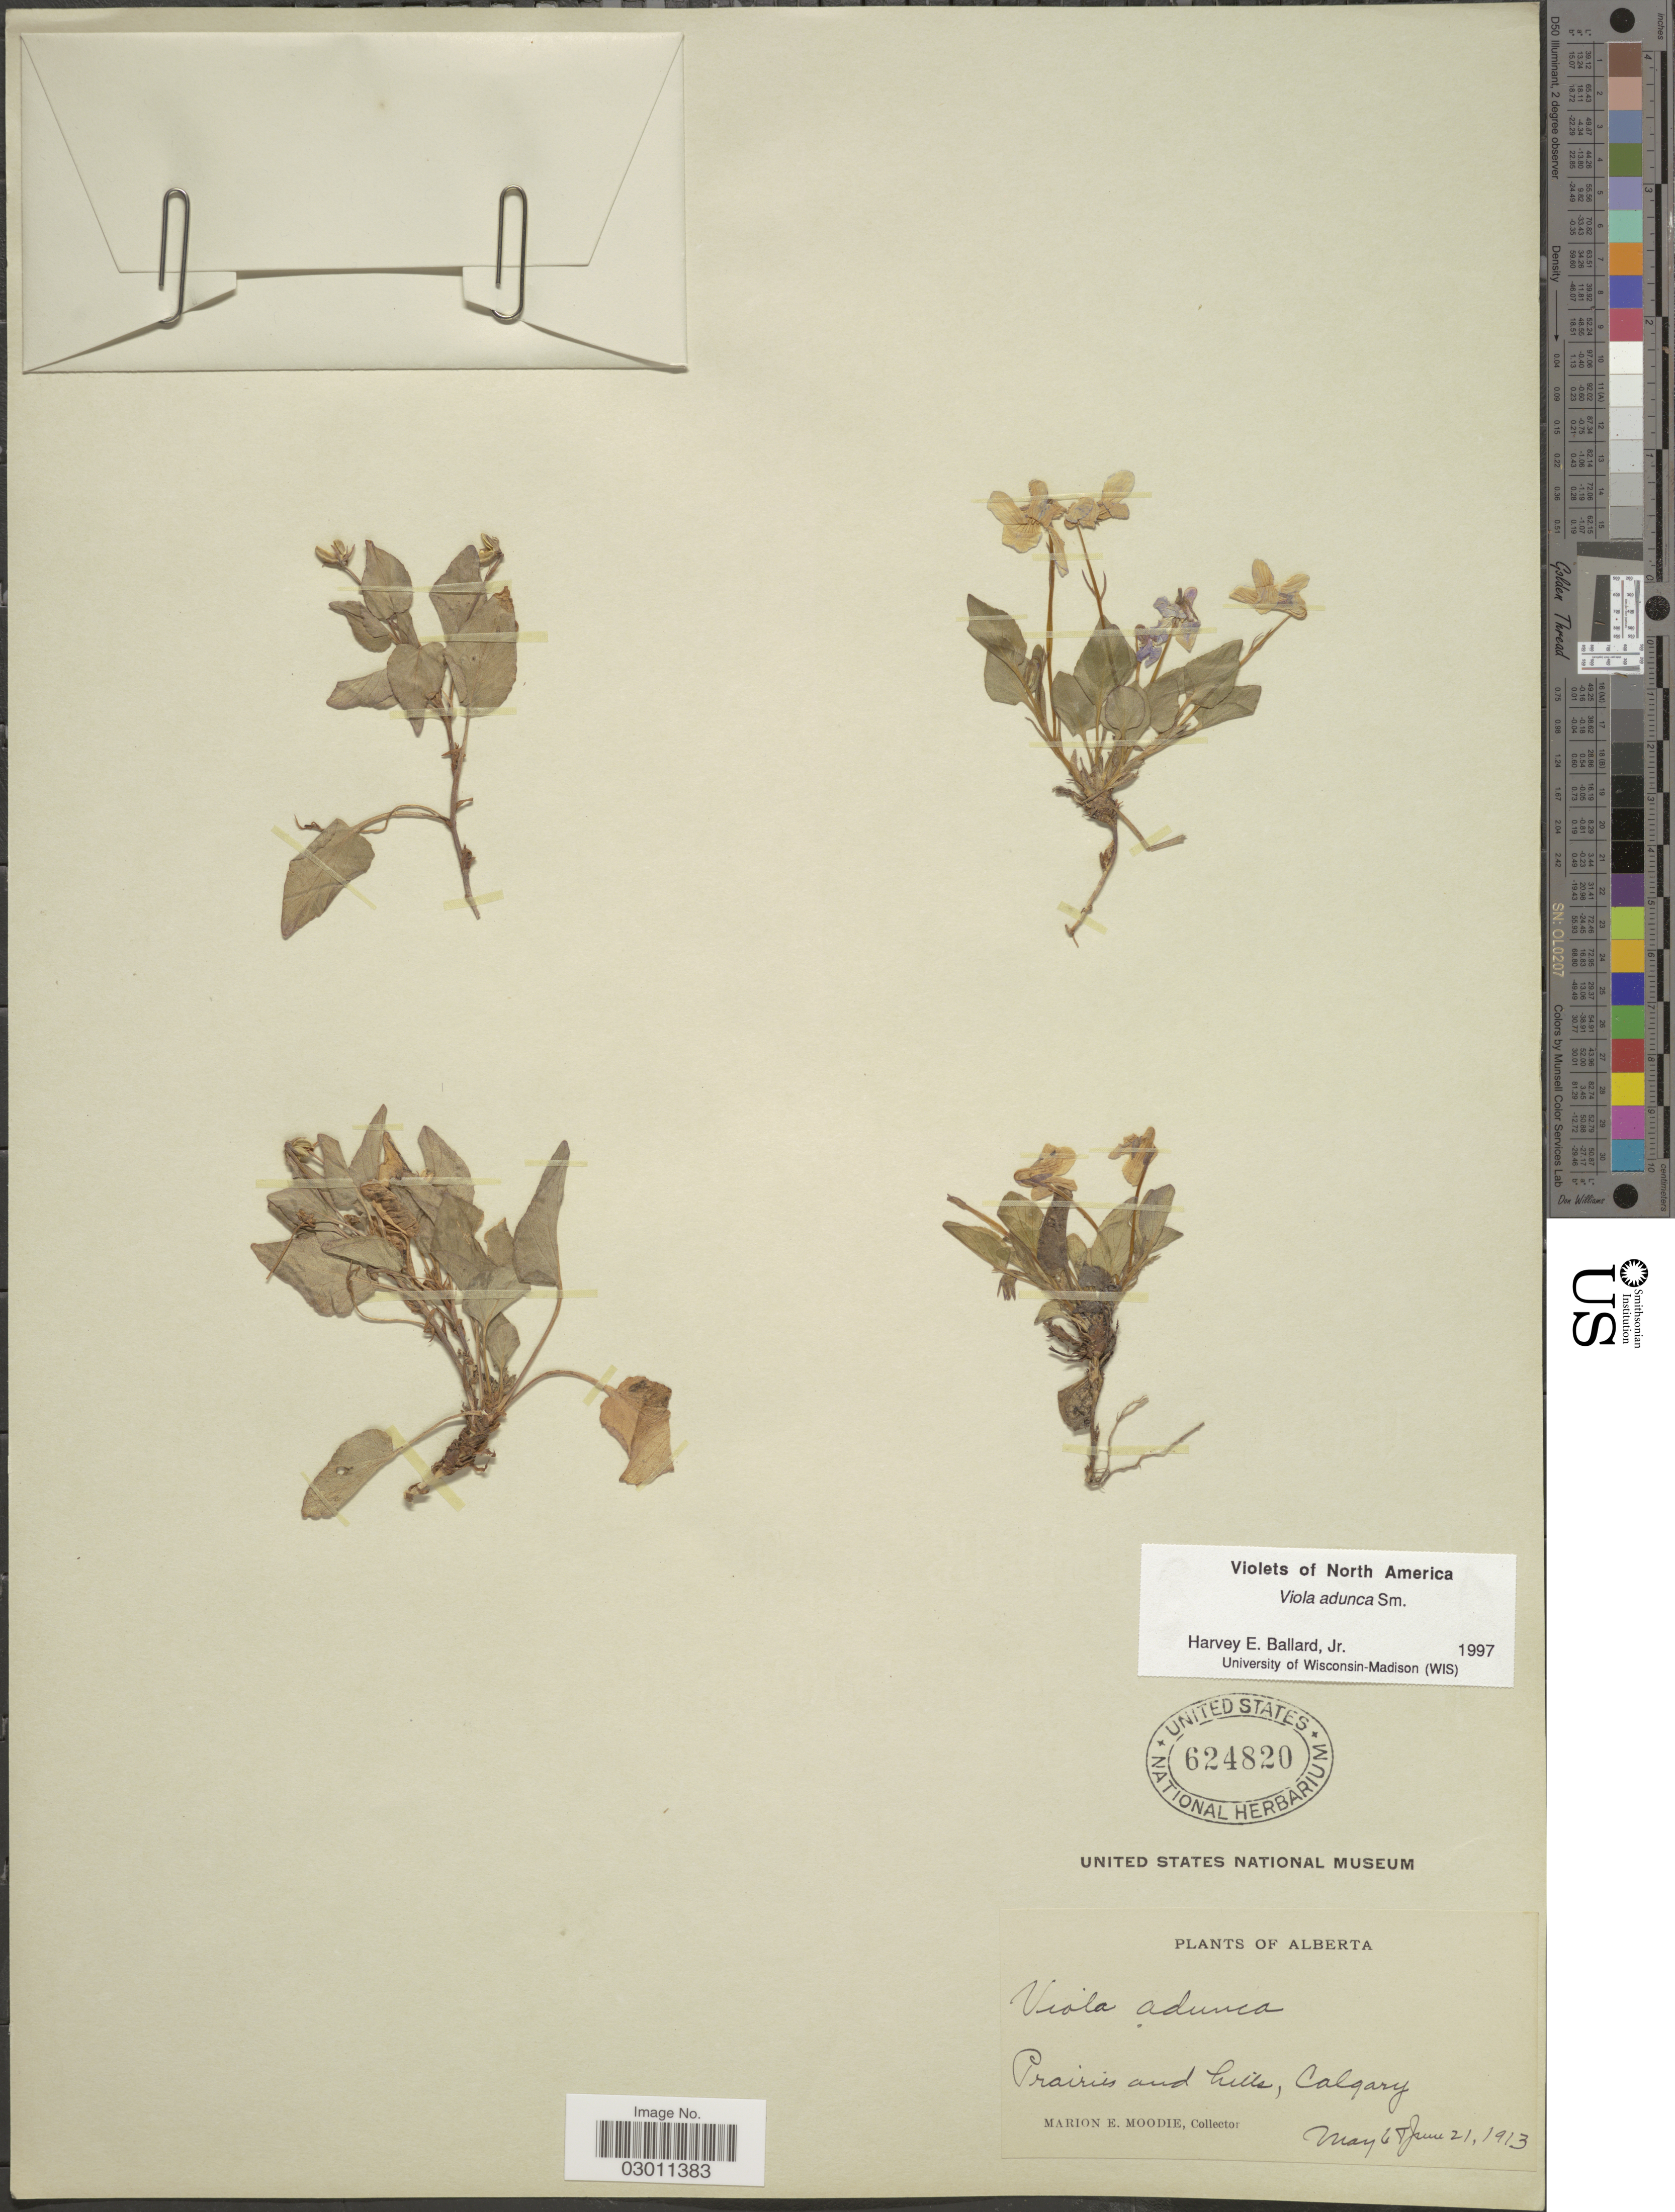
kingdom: Plantae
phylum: Tracheophyta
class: Magnoliopsida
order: Malpighiales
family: Violaceae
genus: Viola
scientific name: Viola adunca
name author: Sm.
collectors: M. E. Moodie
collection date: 1913-05-06/1913-06-21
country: Canada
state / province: Alberta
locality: Prairies and hills, Calgary.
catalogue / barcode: US 624820